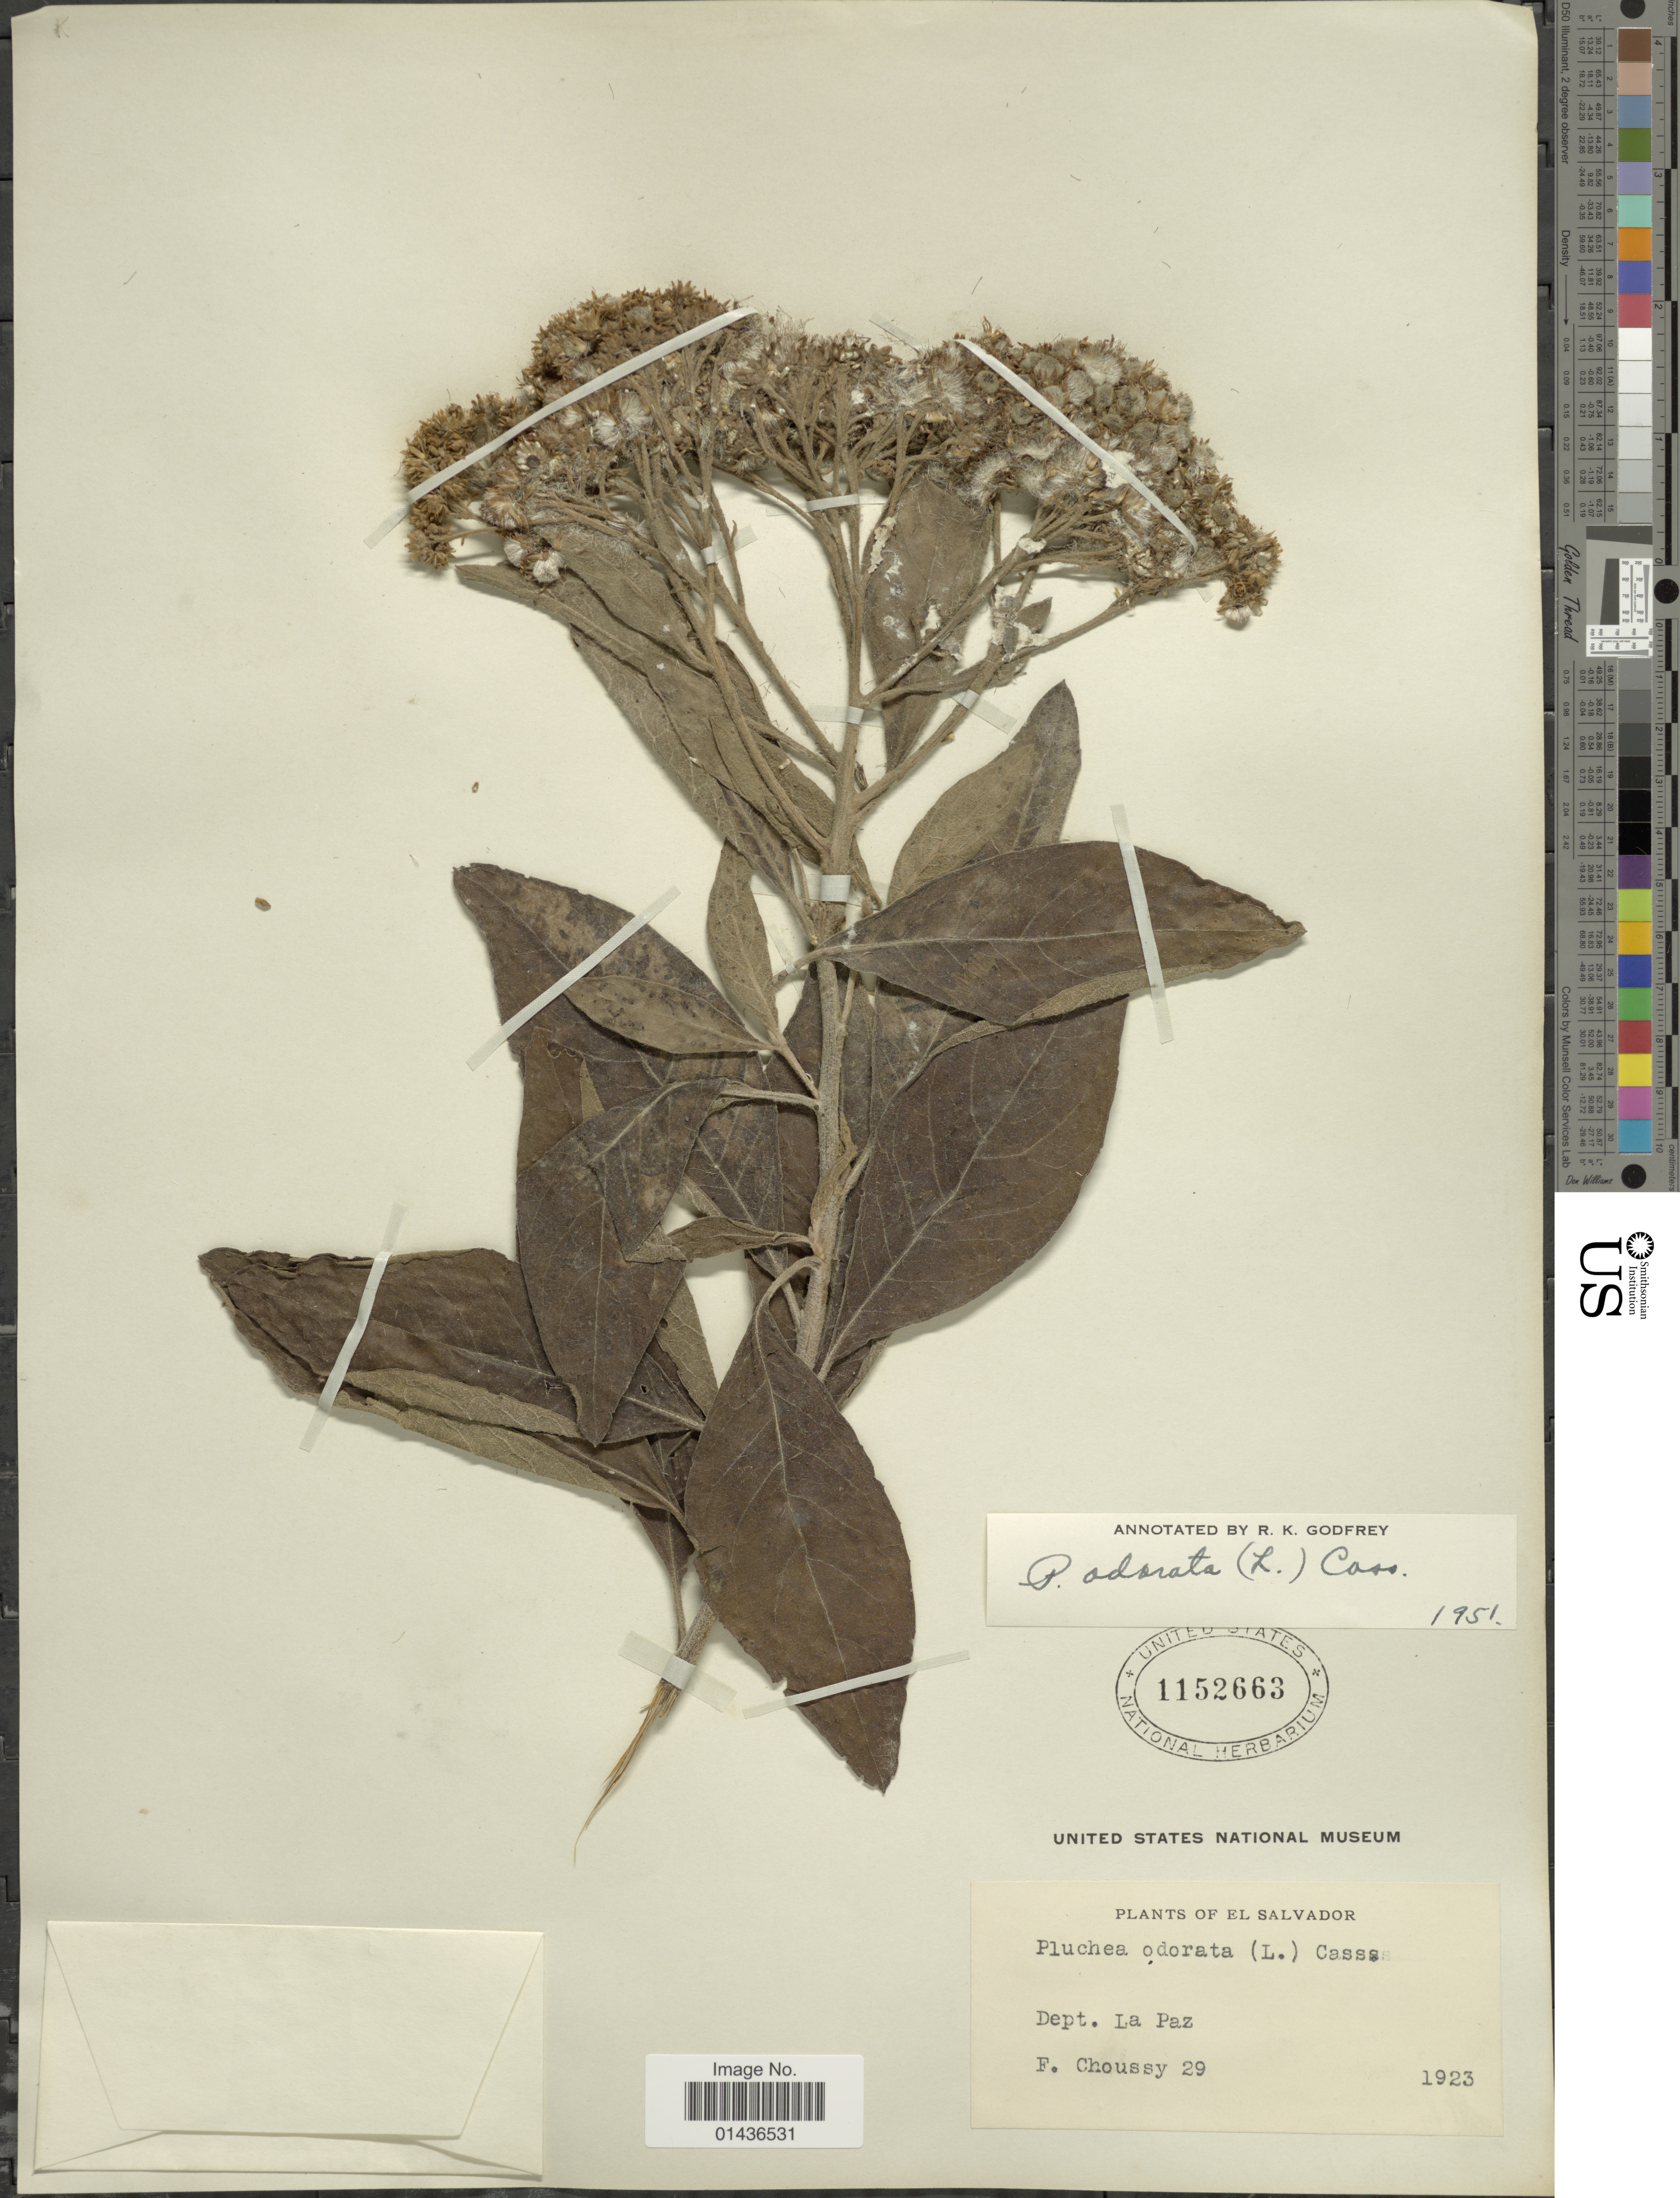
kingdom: Plantae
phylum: Tracheophyta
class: Magnoliopsida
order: Asterales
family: Asteraceae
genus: Pluchea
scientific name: Pluchea carolinensis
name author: (Jacq.) D. Don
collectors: F. Choussy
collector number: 29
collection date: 1923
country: El Salvador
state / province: La Paz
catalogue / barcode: US 1152663